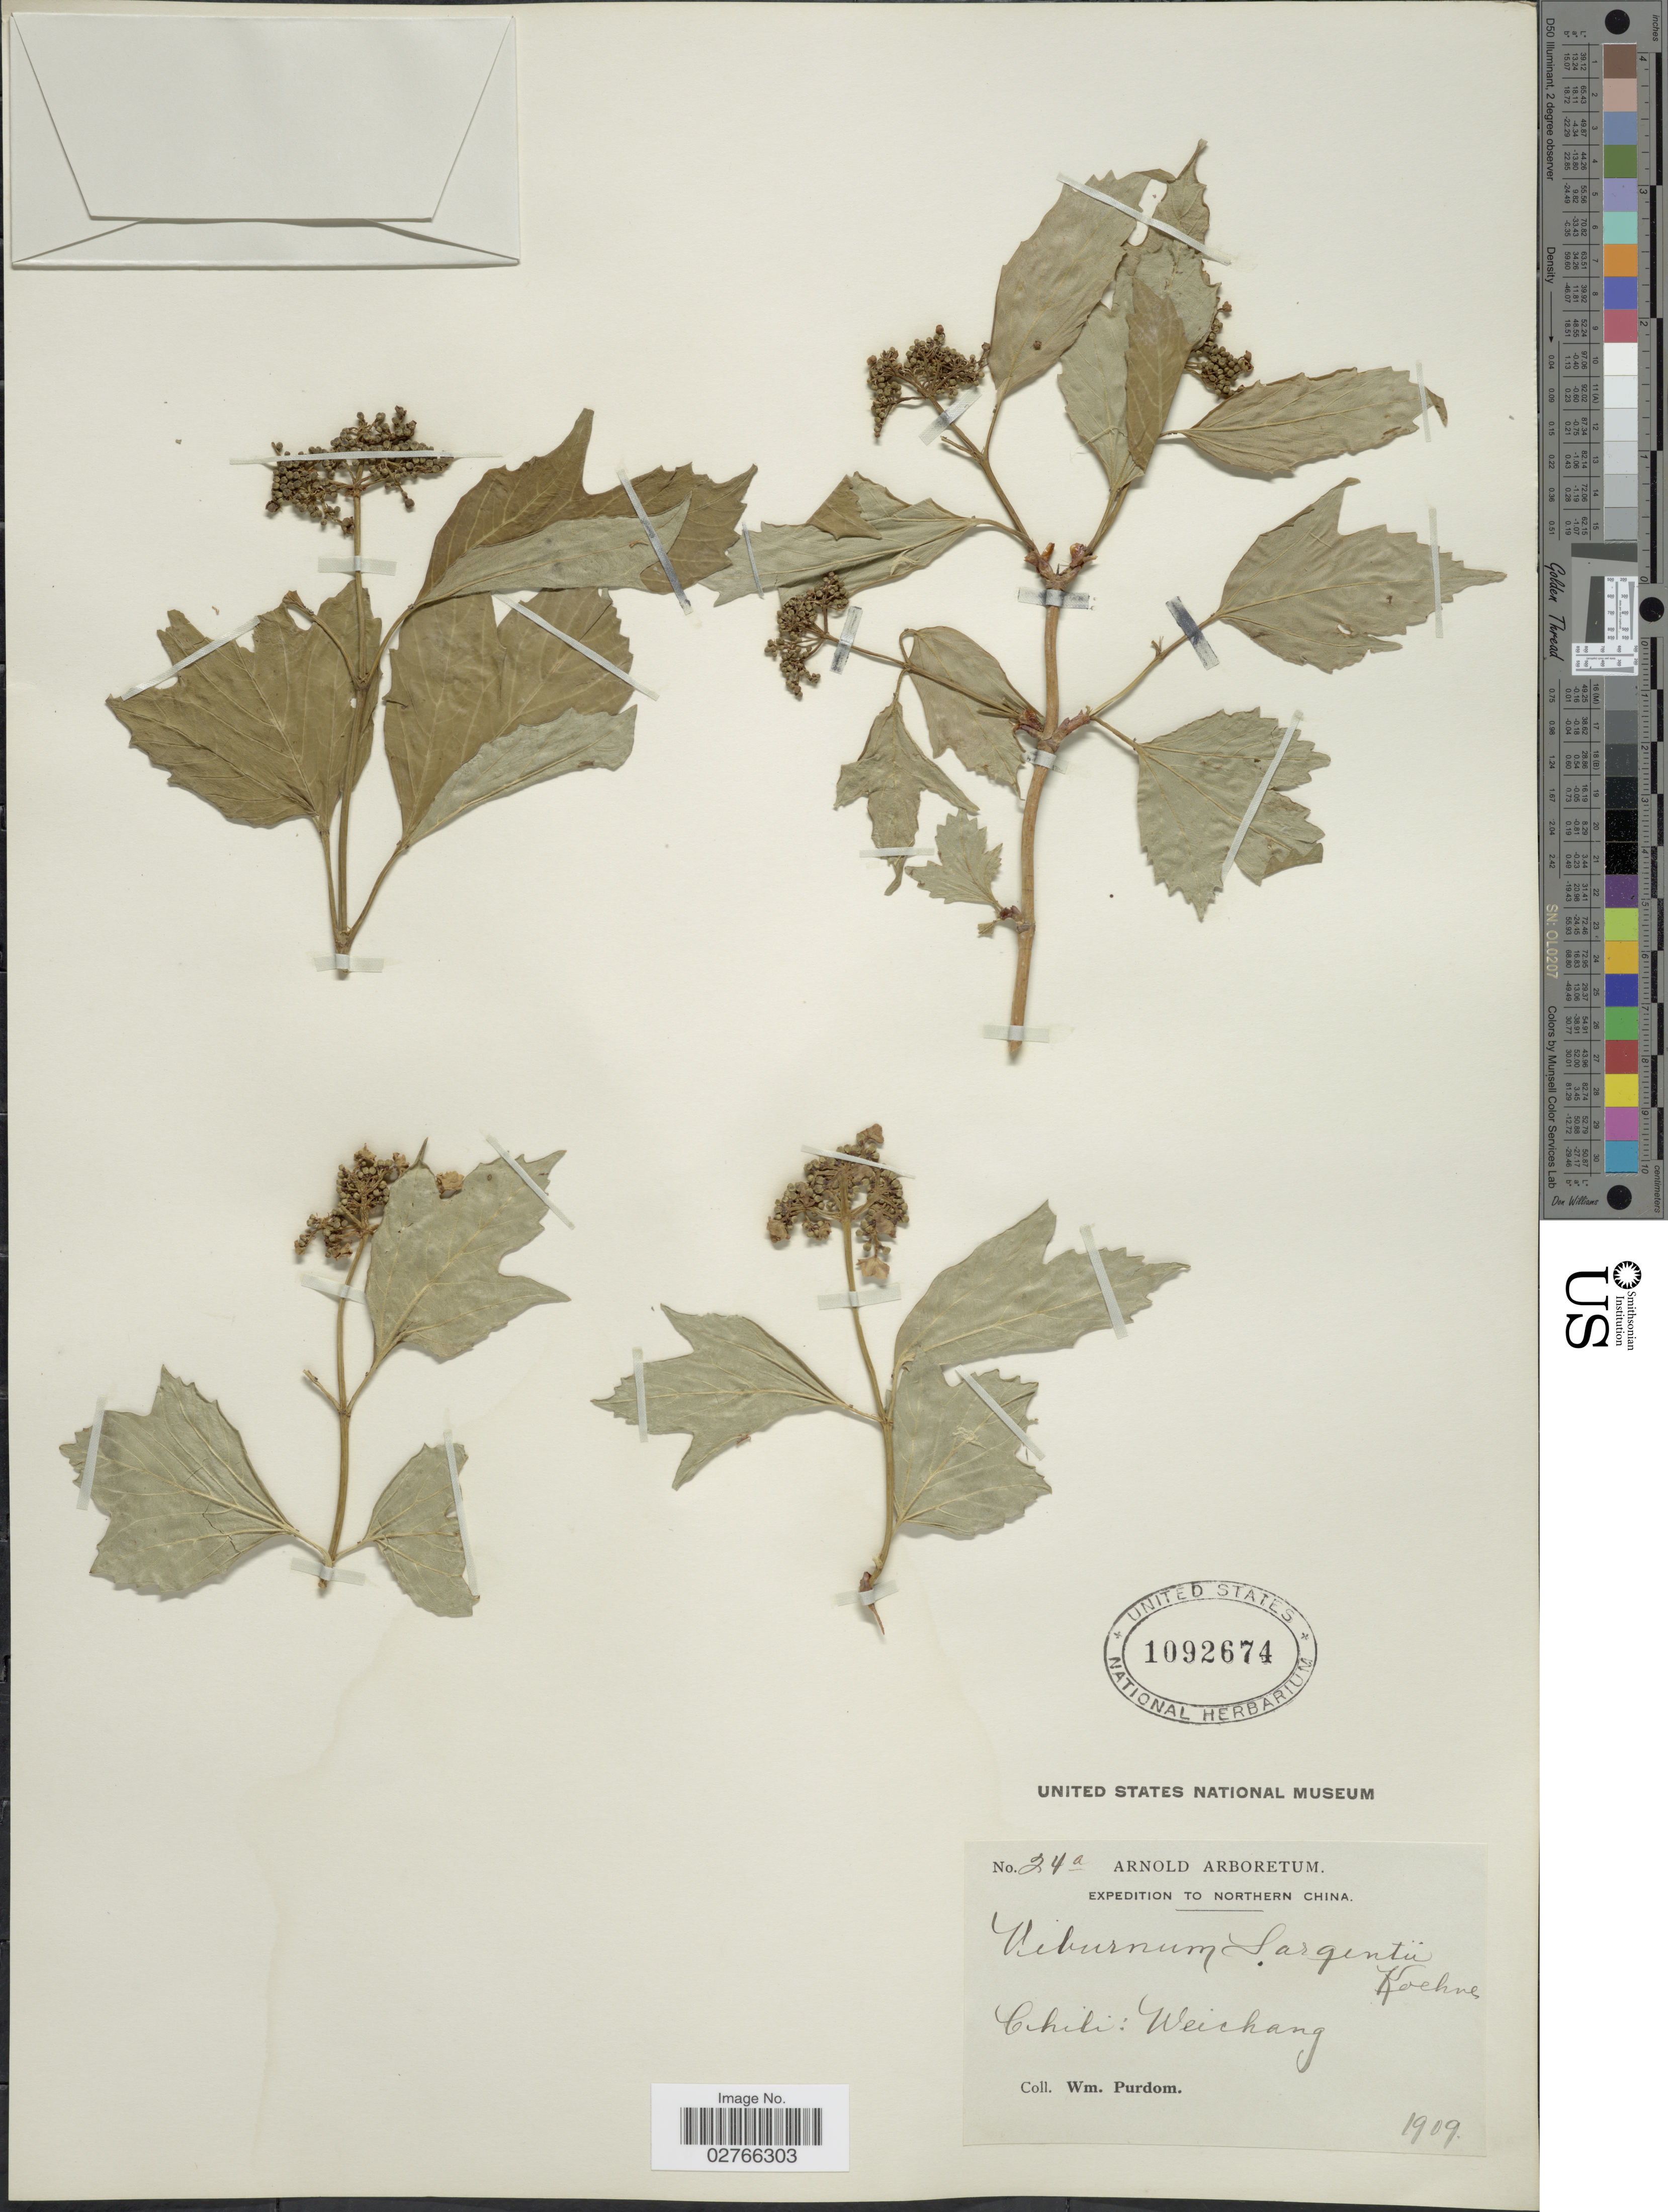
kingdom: Plantae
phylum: Tracheophyta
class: Magnoliopsida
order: Dipsacales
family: Viburnaceae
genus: Viburnum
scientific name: Viburnum opulus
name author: L.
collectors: W. Purdom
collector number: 24a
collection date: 1909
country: China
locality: Northern China, Chili: Weichang.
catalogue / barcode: US 1092674